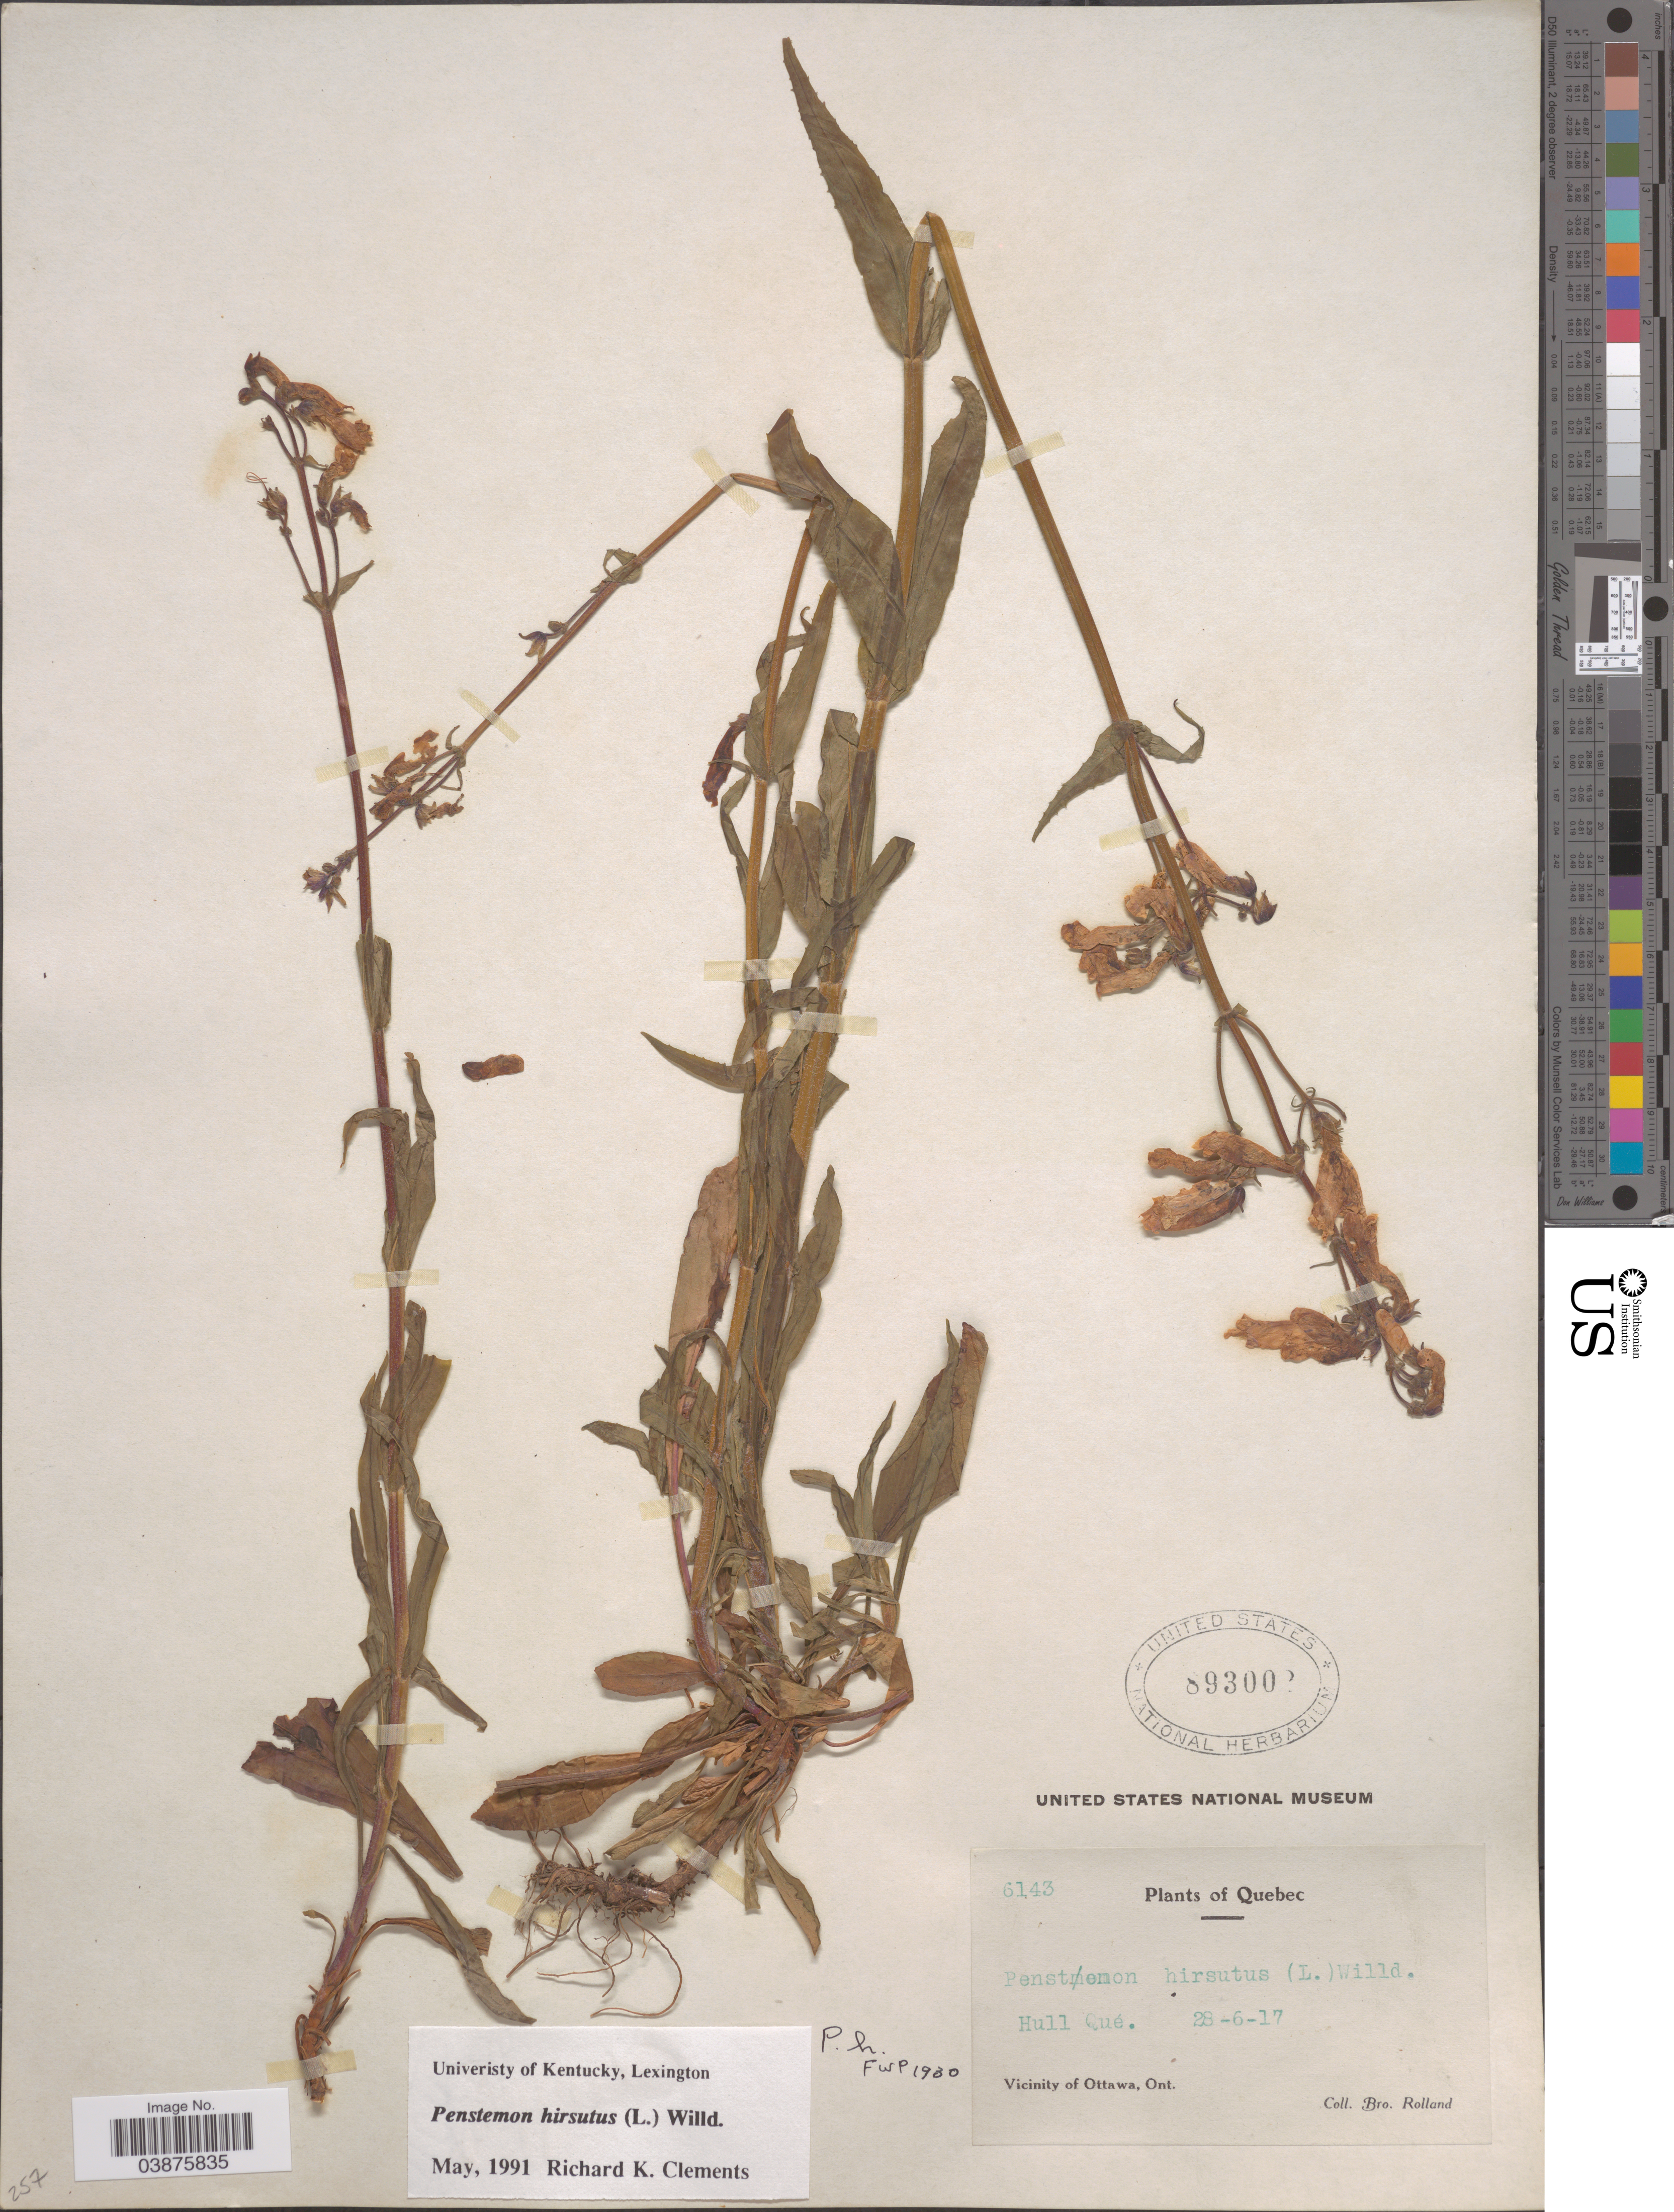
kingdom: Plantae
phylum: Tracheophyta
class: Magnoliopsida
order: Lamiales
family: Plantaginaceae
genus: Penstemon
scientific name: Penstemon hirsutus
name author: (L.) Willd.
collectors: B. Rolland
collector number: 6143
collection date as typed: Transcribed d/m/y: 28/6/17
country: Canada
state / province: Ontario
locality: Hull Qué. Vicinity of Ottawa.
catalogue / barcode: US 893002